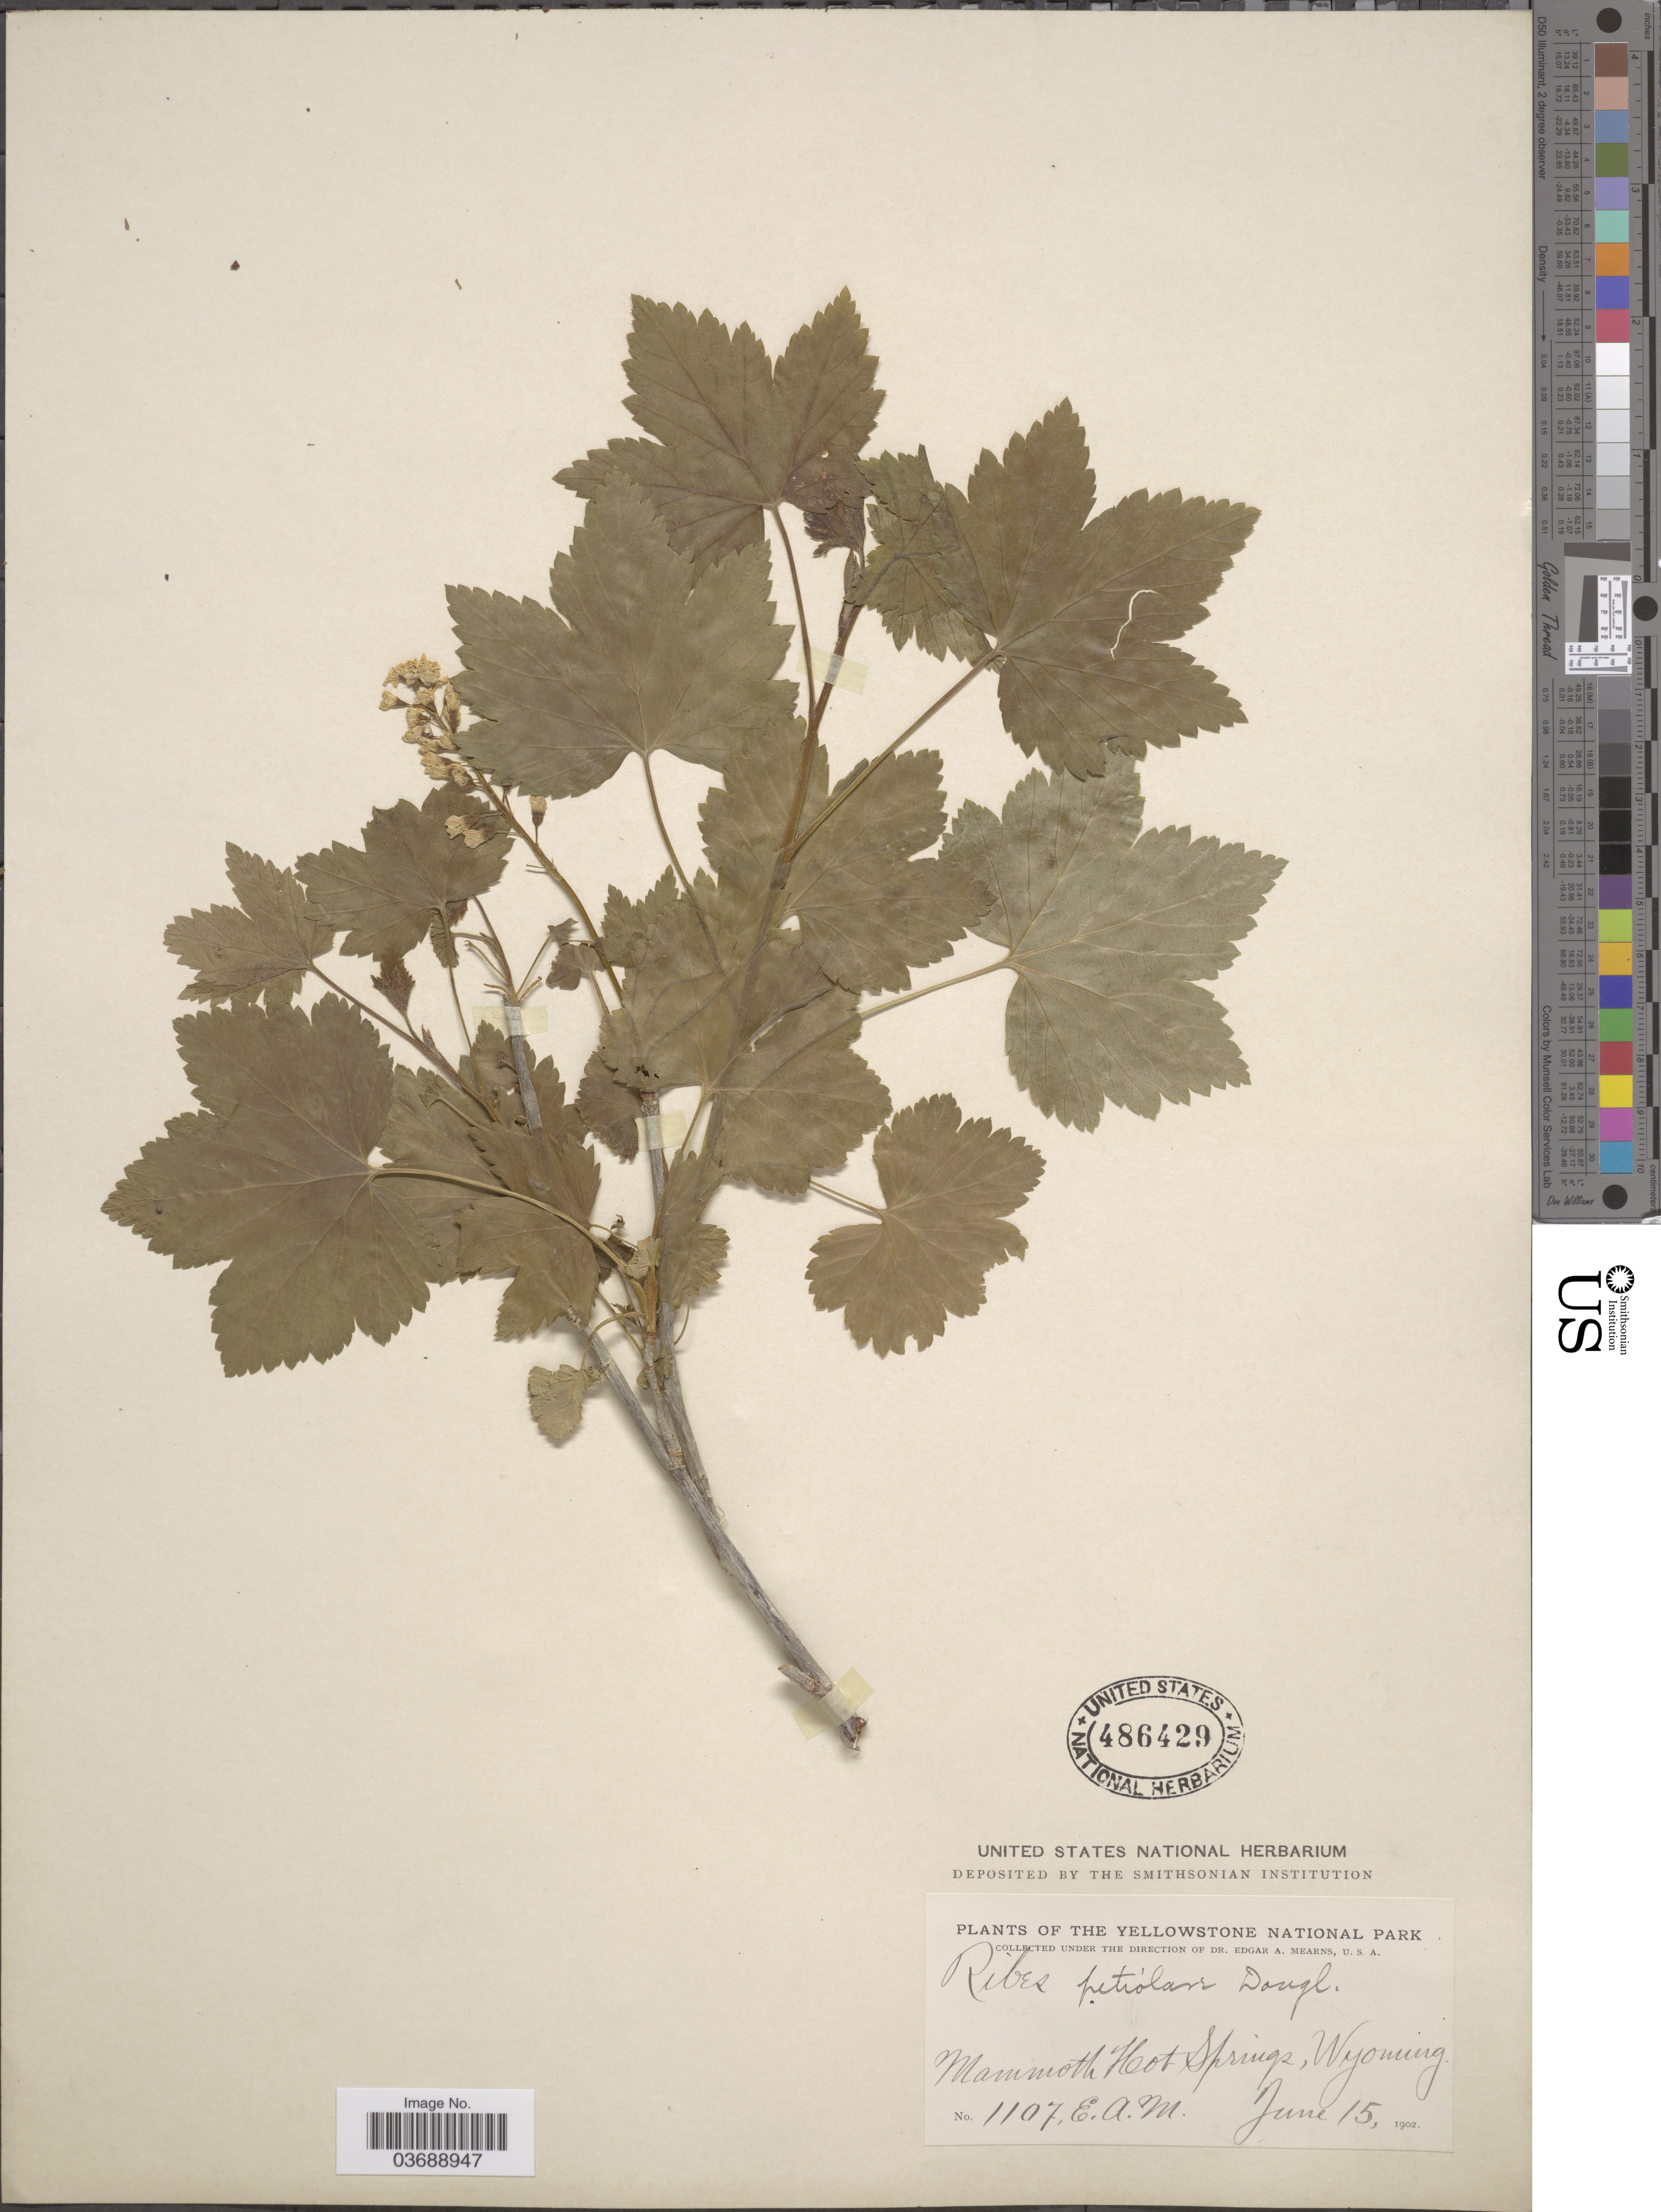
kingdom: Plantae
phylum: Tracheophyta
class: Magnoliopsida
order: Saxifragales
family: Grossulariaceae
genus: Ribes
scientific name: Ribes petiolare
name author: Douglas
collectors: E. A. Mearns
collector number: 1107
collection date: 1902-06-15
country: United States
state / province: Wyoming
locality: The Yellowstone National Park. Mammoth Hot Springs.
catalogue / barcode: US 486429